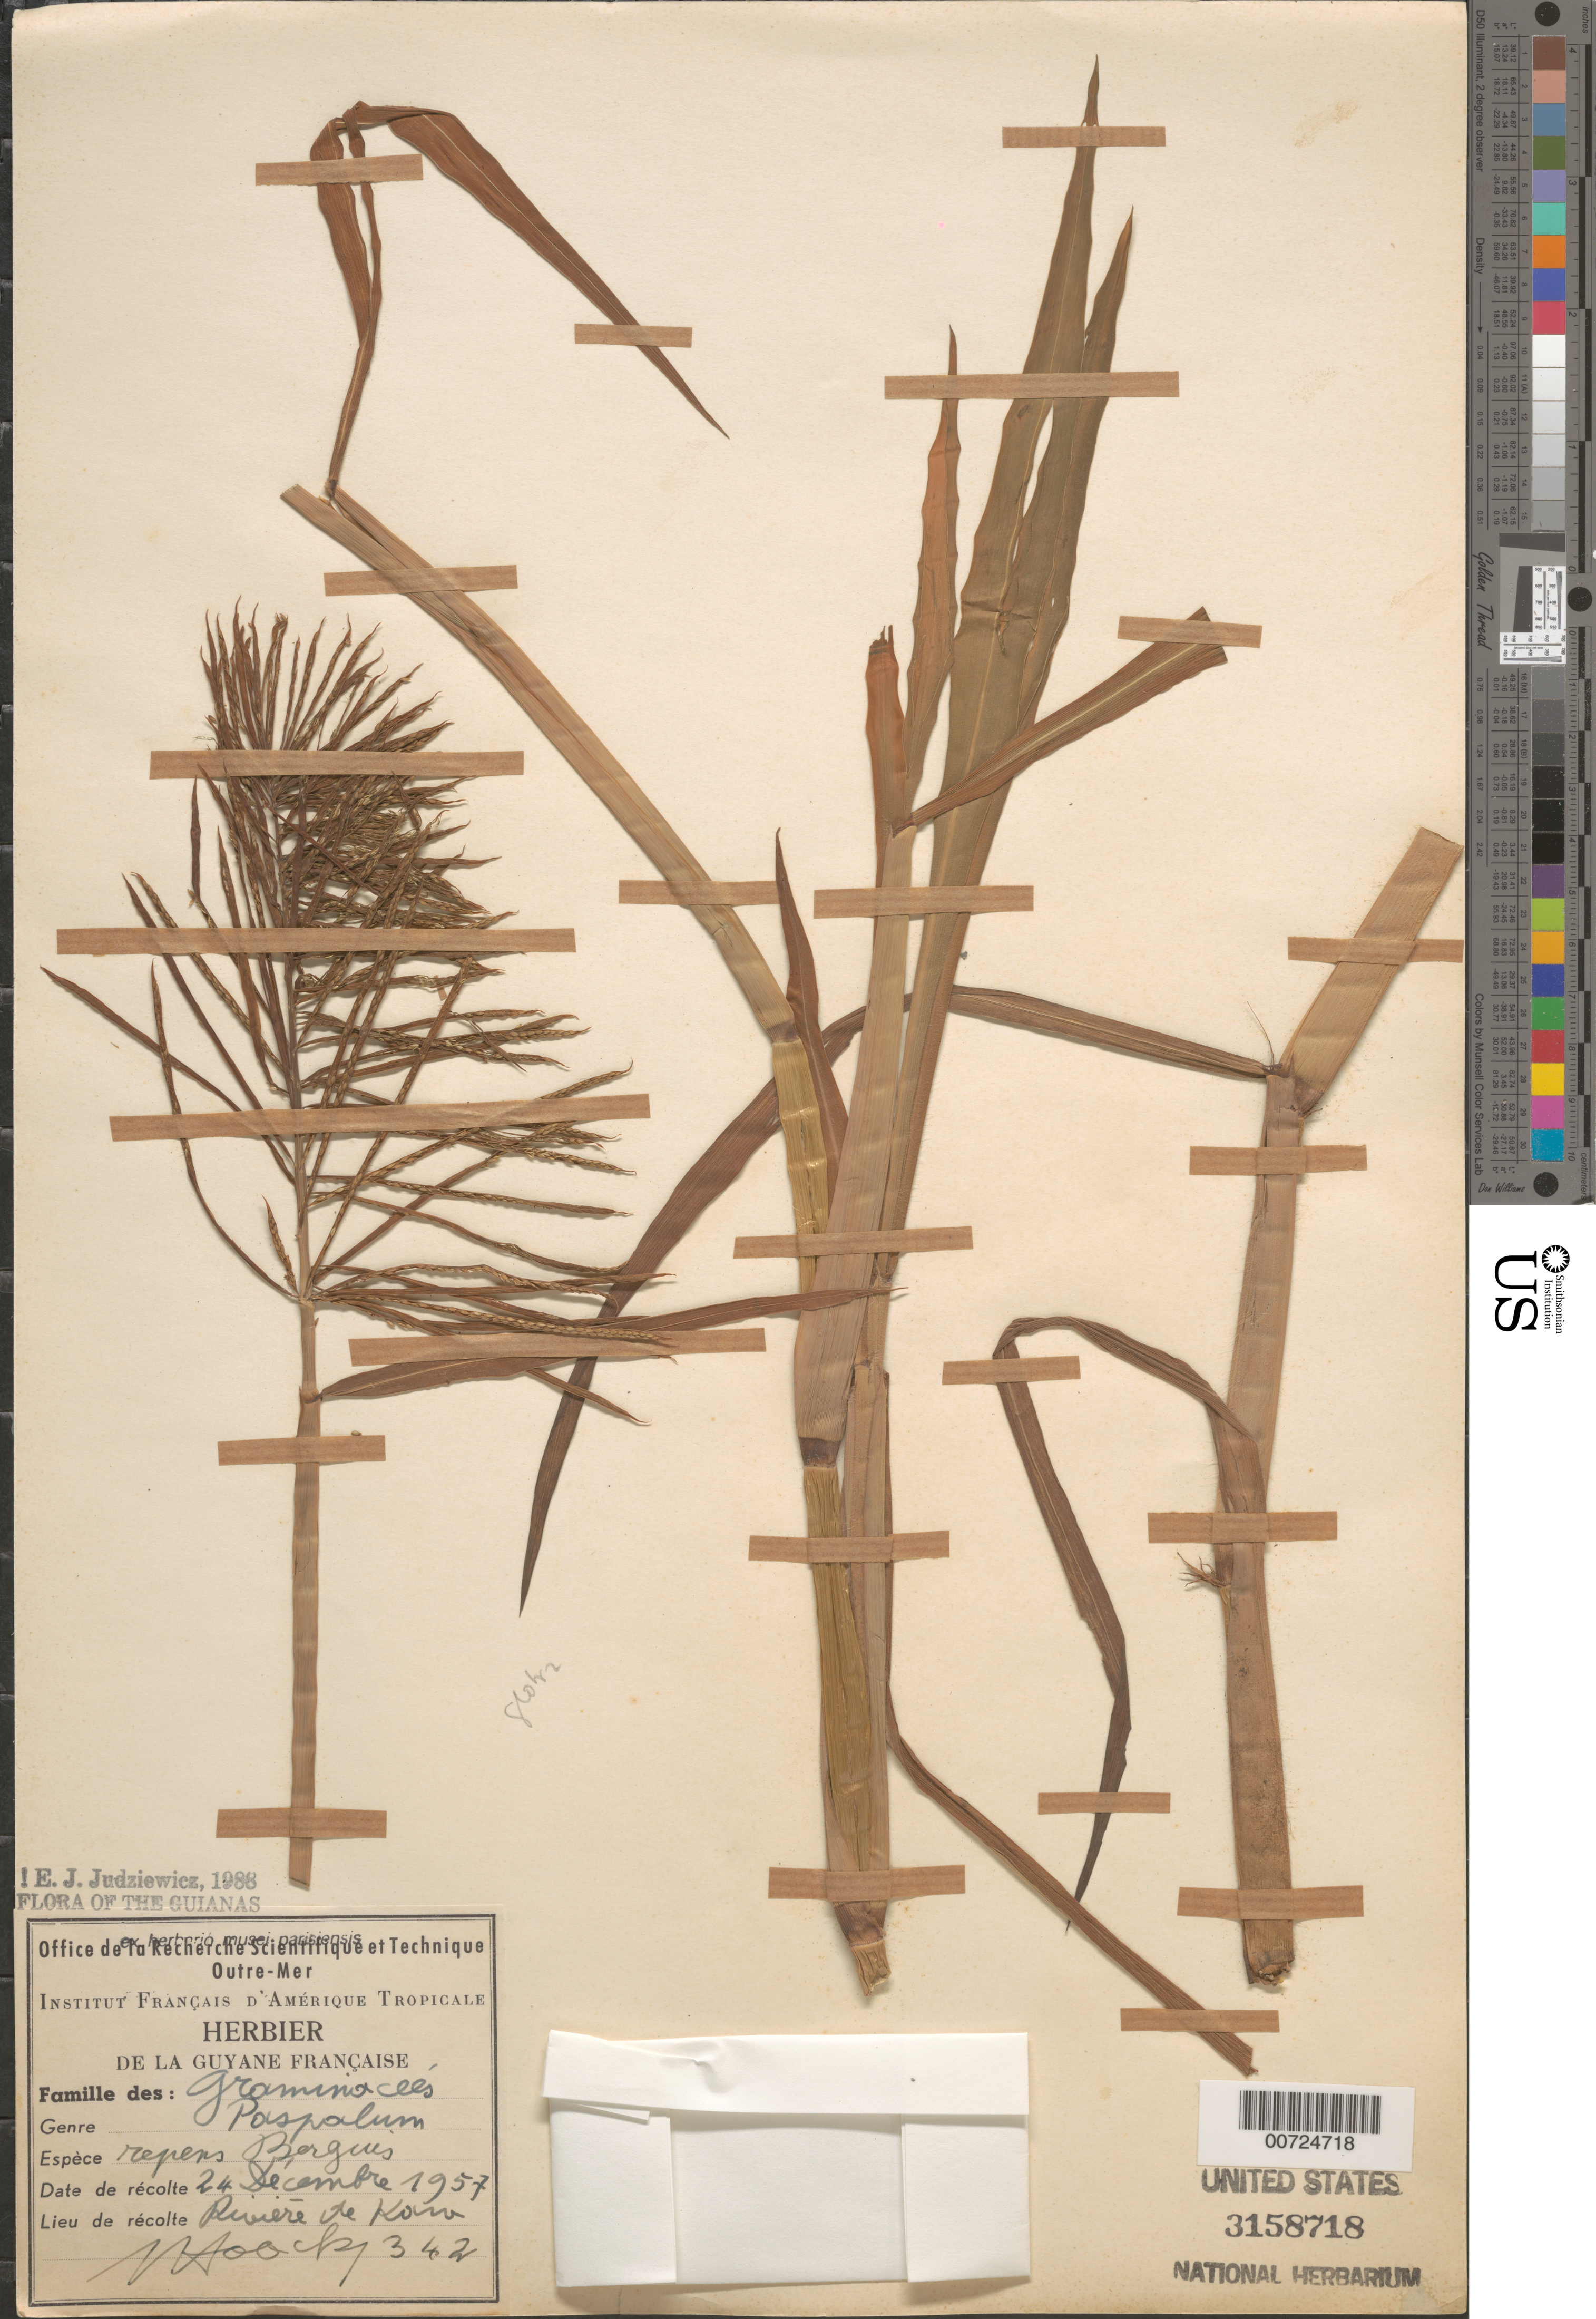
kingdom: Plantae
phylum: Tracheophyta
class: Liliopsida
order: Poales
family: Poaceae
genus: Paspalum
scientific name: Paspalum repens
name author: P.J. Bergius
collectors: J. Hoock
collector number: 342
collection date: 1957-12-24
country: French Guiana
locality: The Guianas. Guyane Française. Riviére de Kourou.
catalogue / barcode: US 3158718